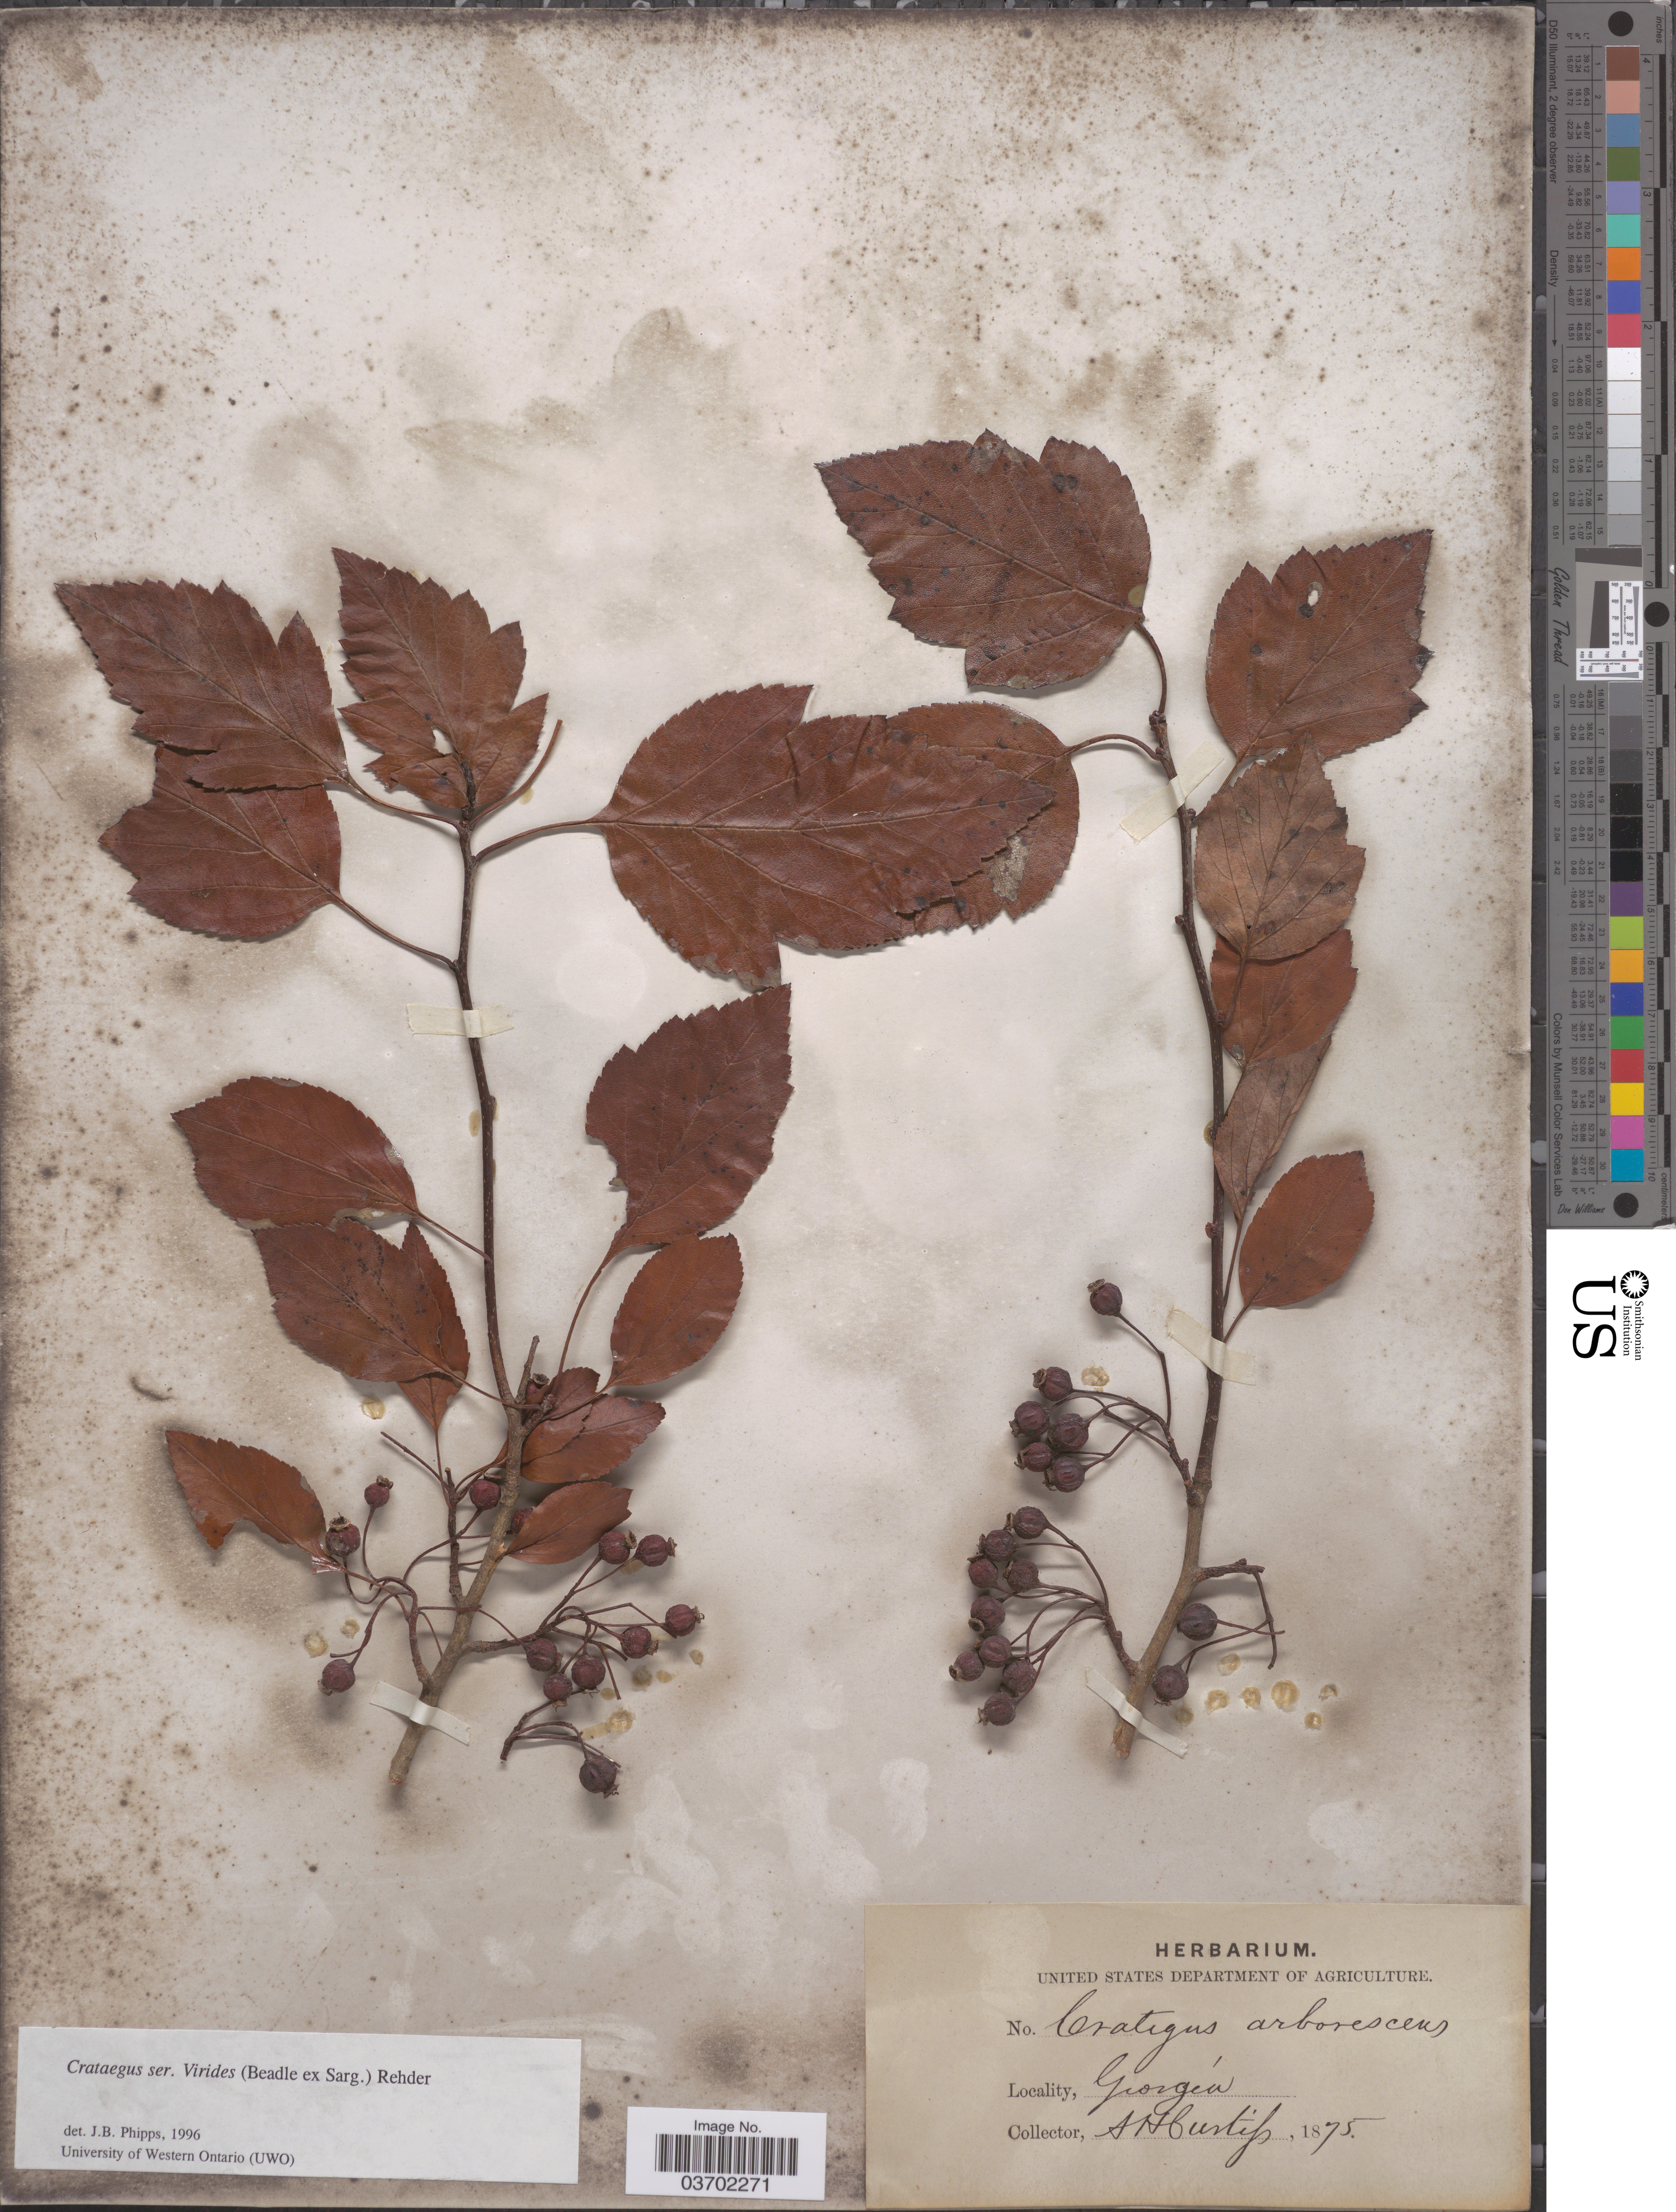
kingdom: Plantae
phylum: Tracheophyta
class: Magnoliopsida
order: Rosales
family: Rosaceae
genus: Crataegus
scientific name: Crataegus viridis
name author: L.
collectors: A. H. Curtiss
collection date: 1875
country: United States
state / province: Georgia